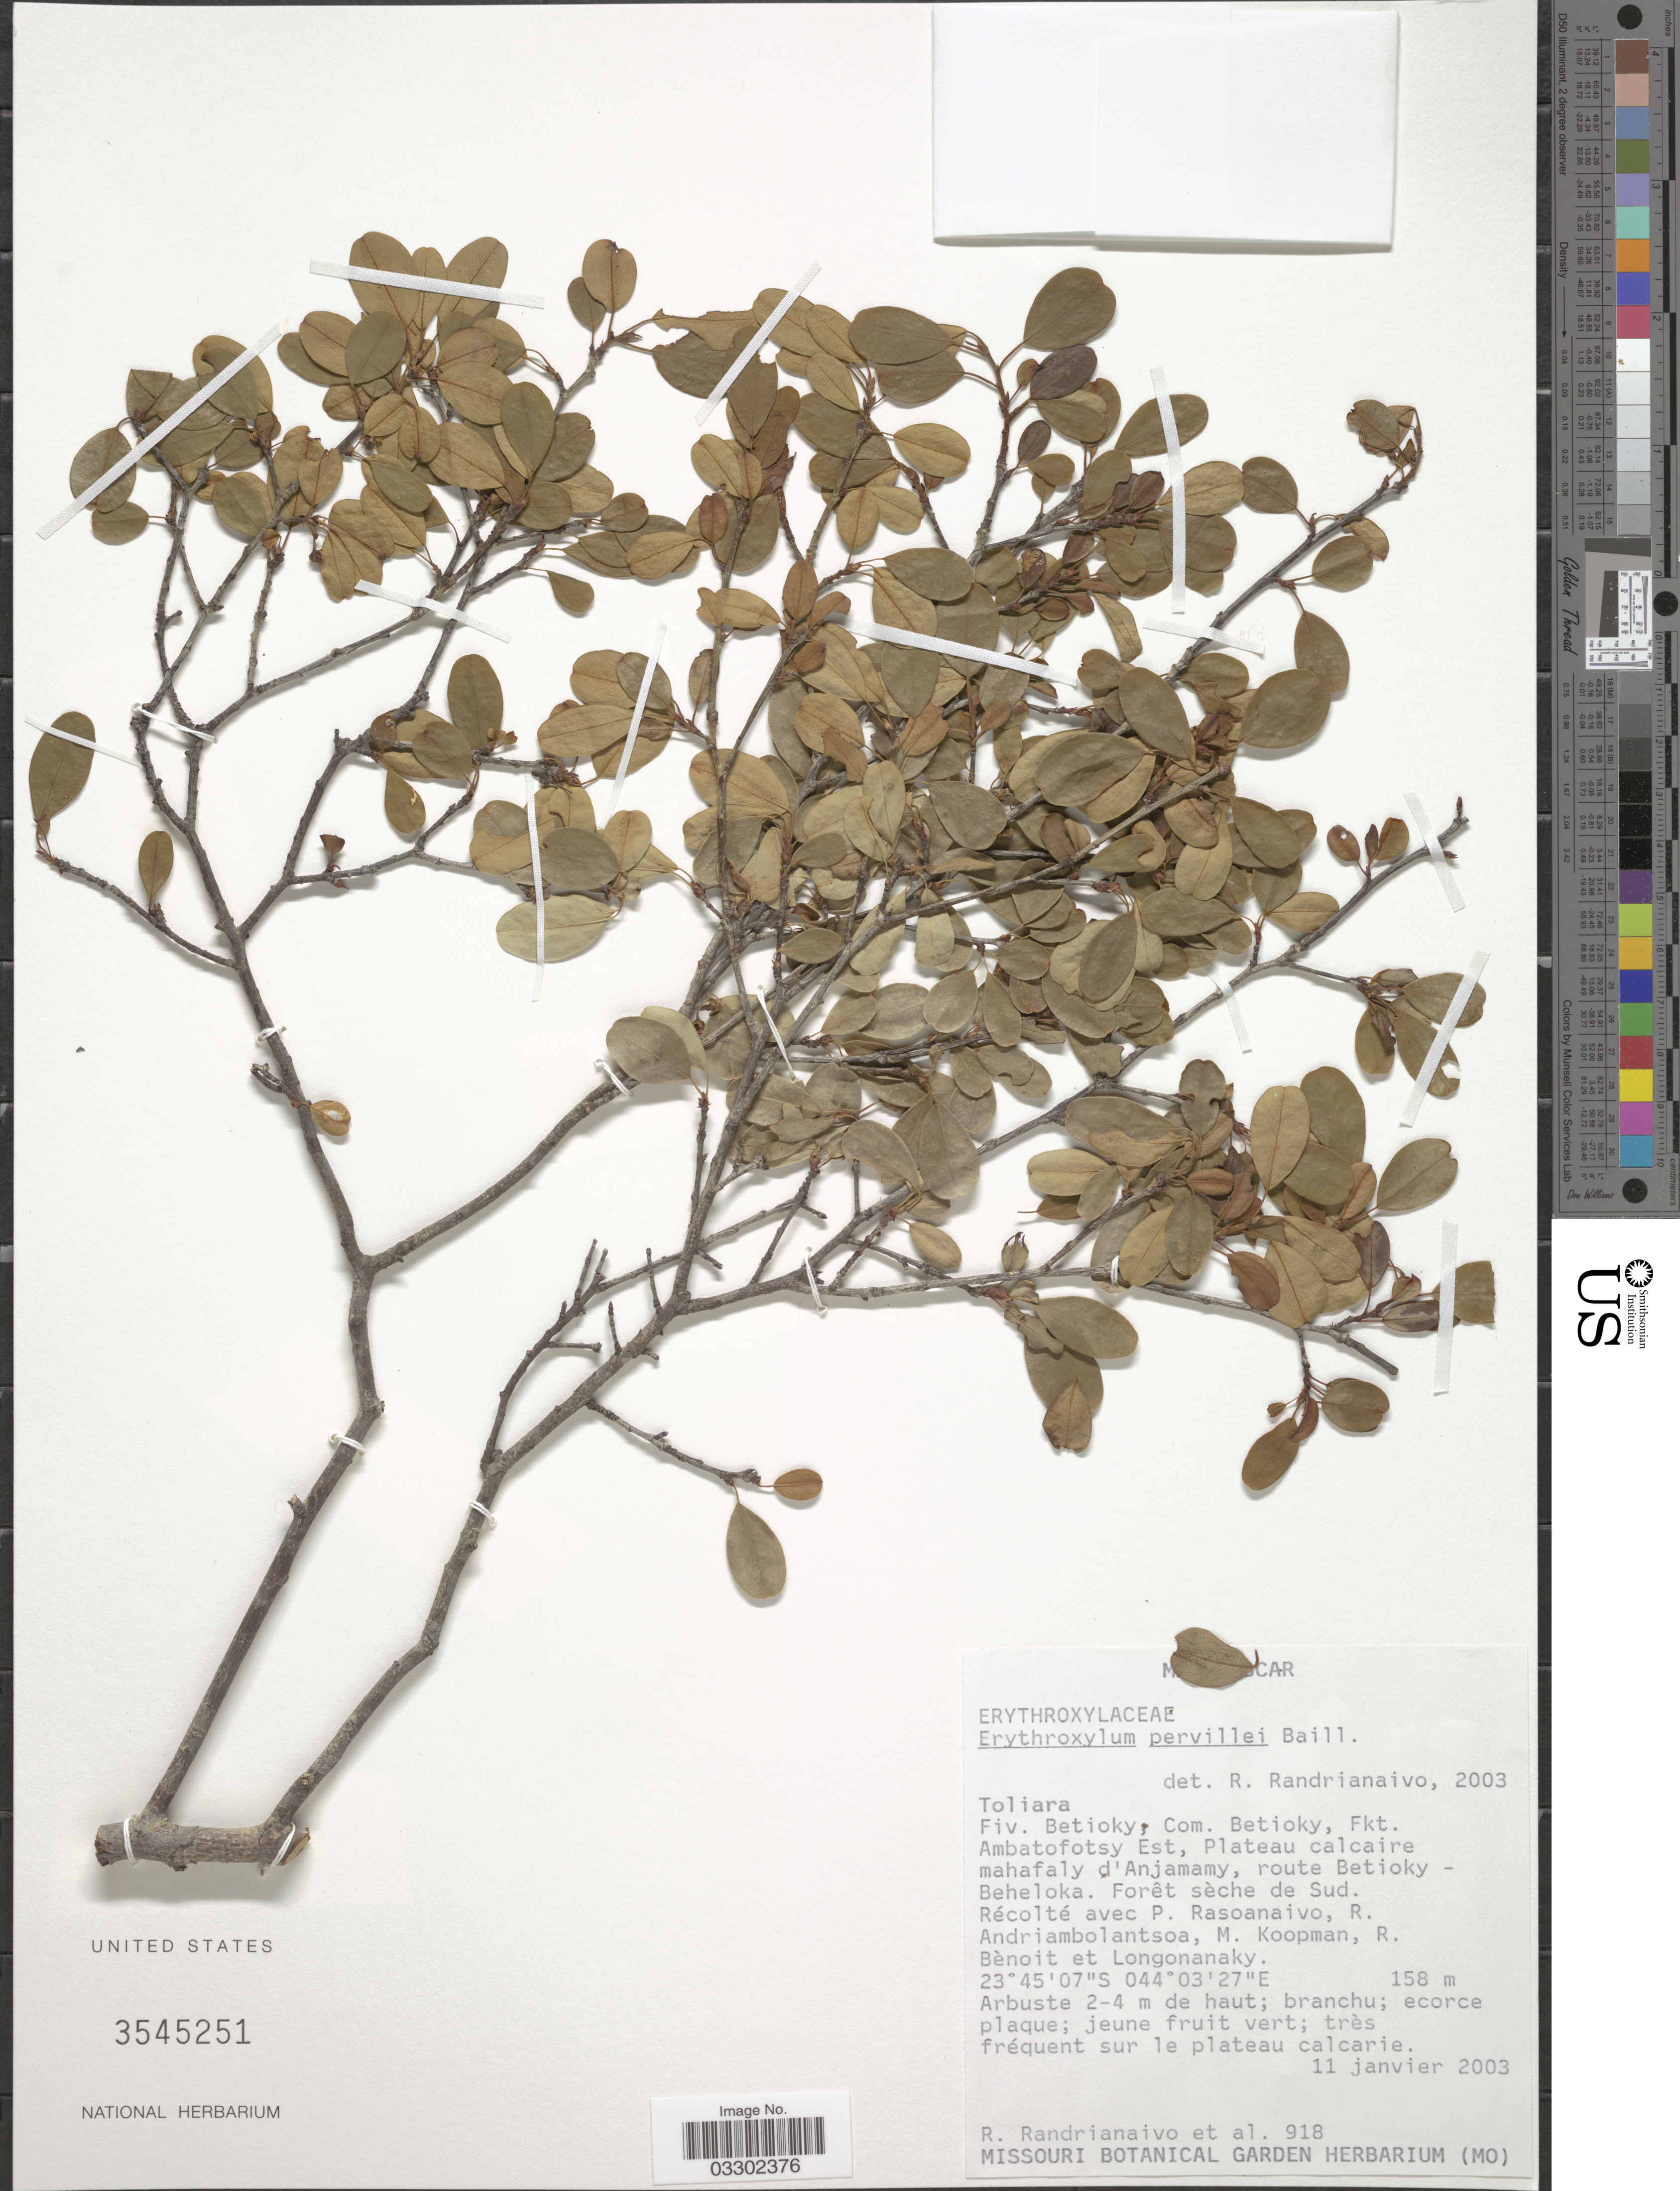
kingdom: Plantae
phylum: Tracheophyta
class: Magnoliopsida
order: Malpighiales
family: Erythroxylaceae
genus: Erythroxylum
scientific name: Erythroxylum pervillei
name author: Baill.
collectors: R. Randrianaivo, P. Rasoanaivo, R. Andriambolantsoa, M. M. Koopman & et al.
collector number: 918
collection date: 2003-01-11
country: Madagascar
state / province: Atsimo-Andrefana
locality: Fiv. Betioky, Com. Betioky, Fkt. Ambatofotsy Est, Plateau calcaire mahafaly d'Anjamamy, route Betioky - Beheloka. Forêt sèche de Sud.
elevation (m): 158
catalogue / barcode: US 3545251